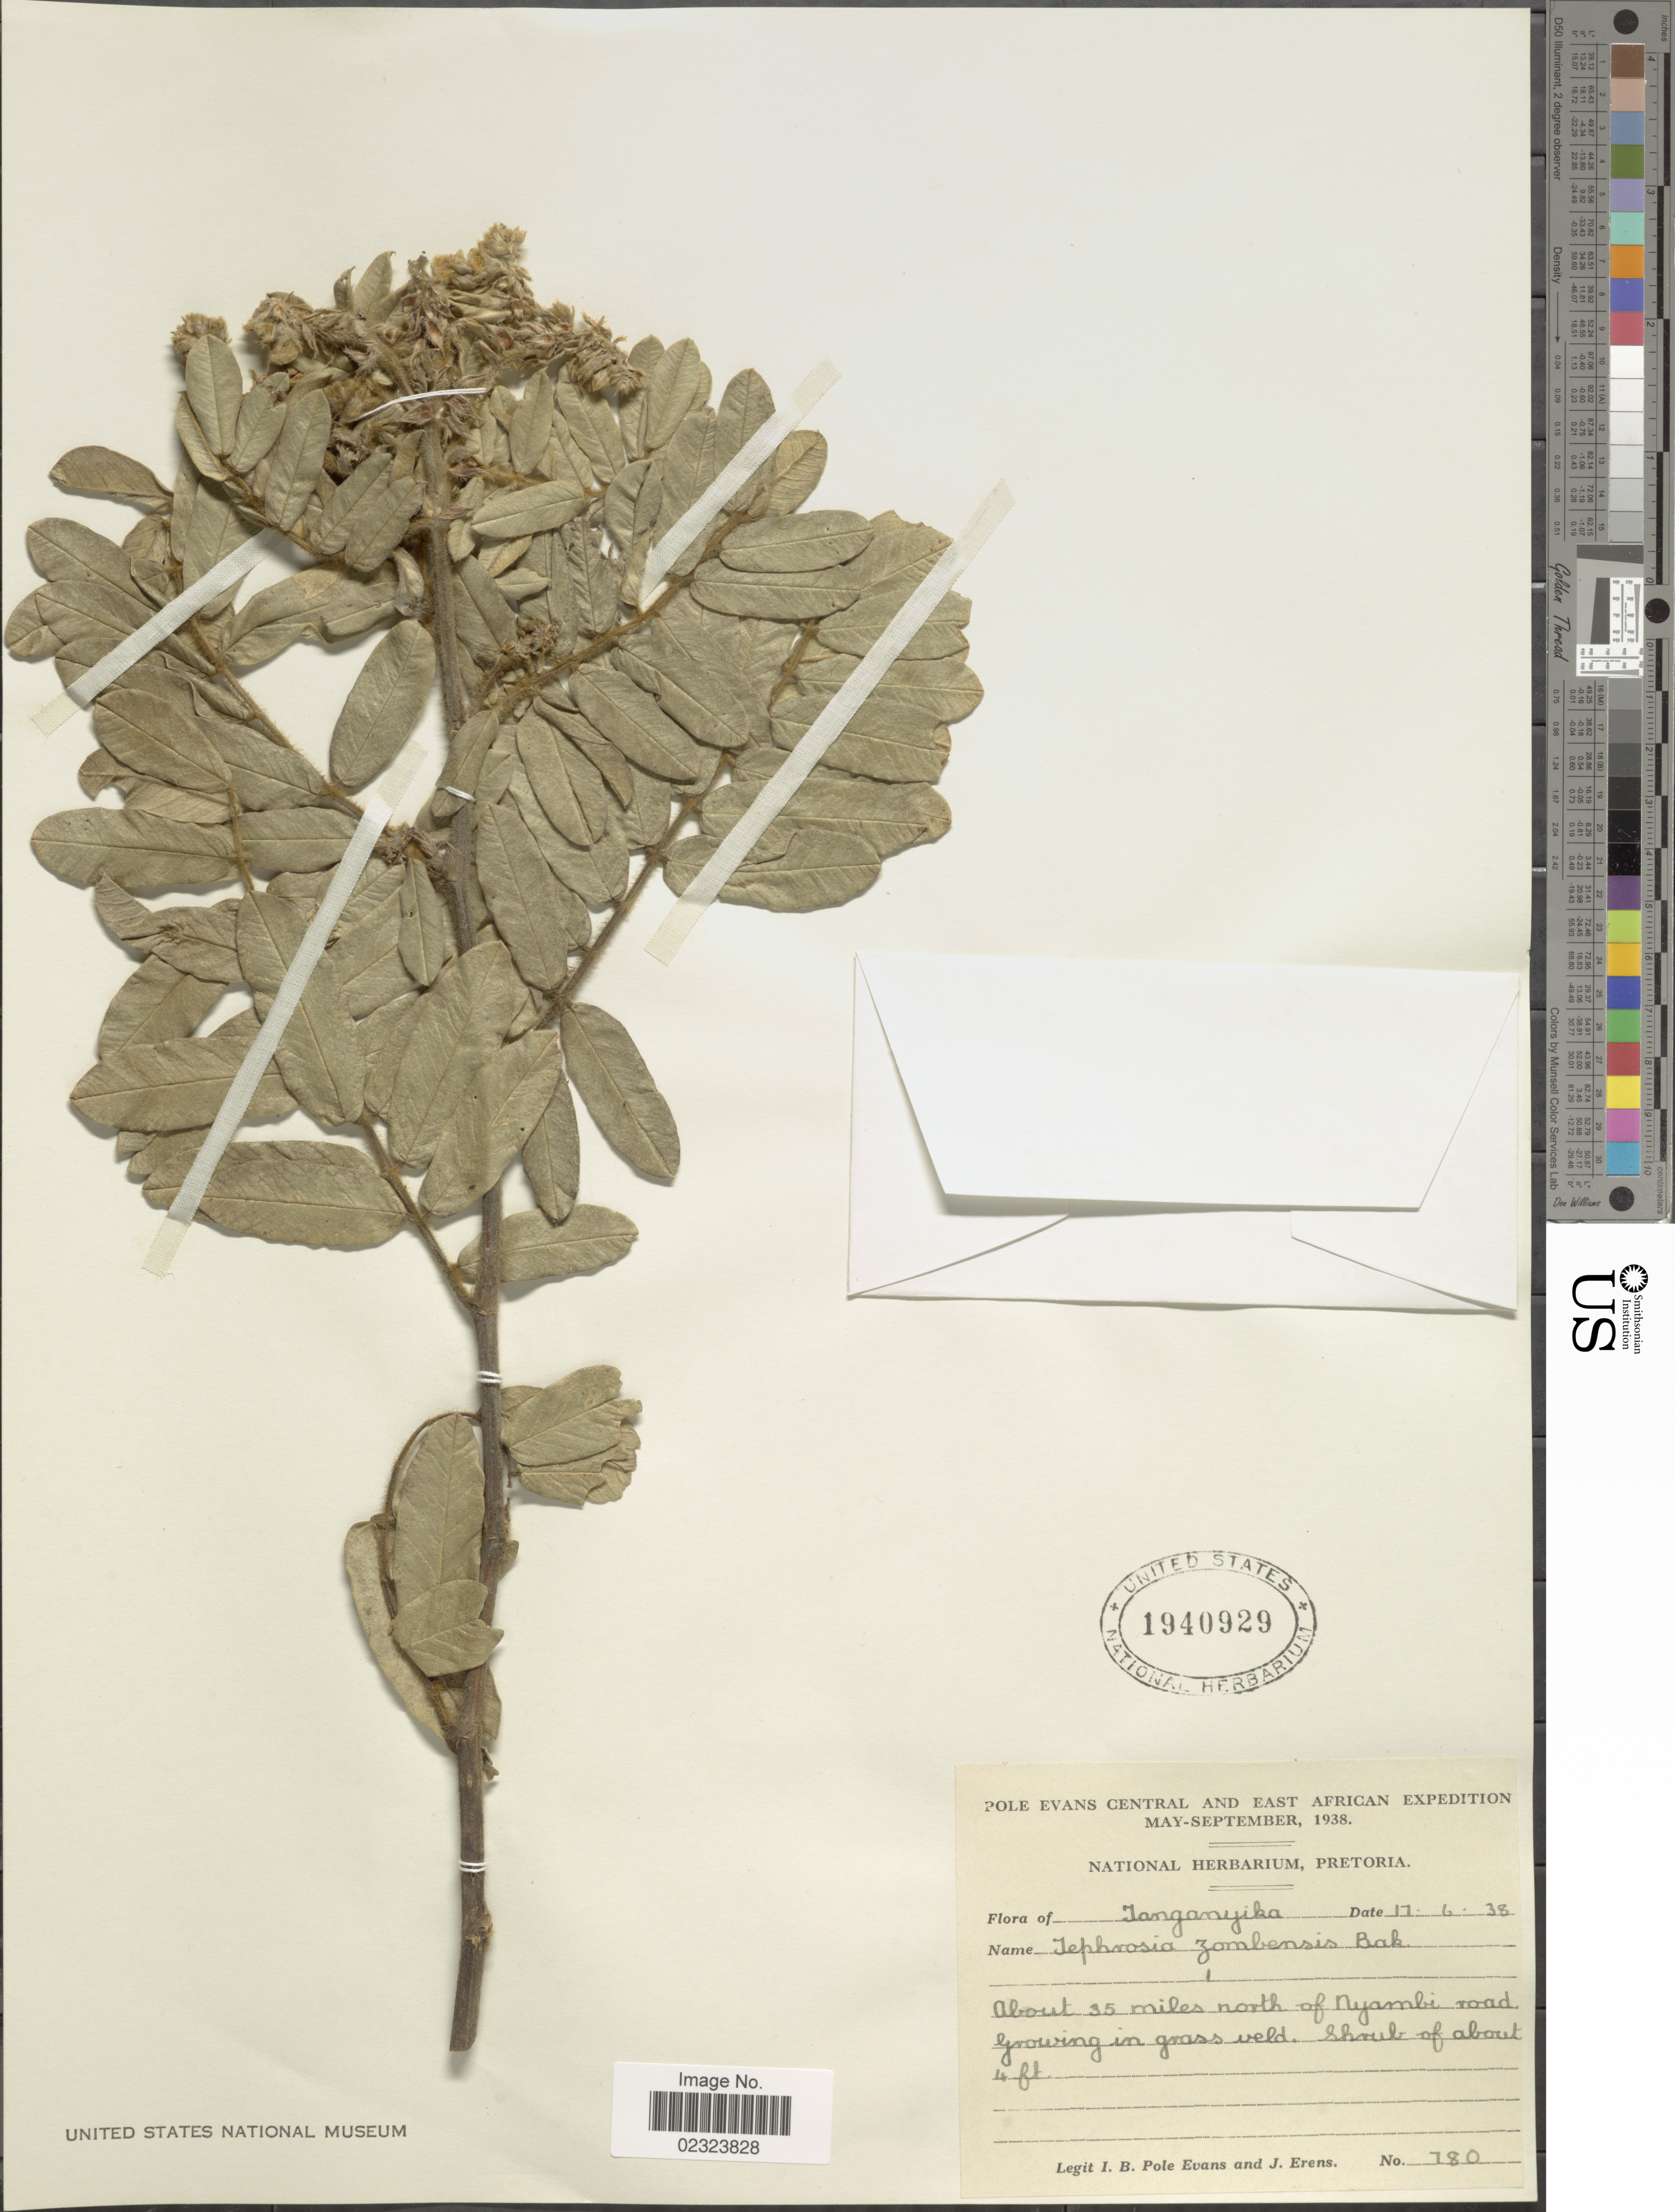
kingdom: Plantae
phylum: Tracheophyta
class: Magnoliopsida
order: Fabales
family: Fabaceae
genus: Tephrosia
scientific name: Tephrosia zombensis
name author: Baker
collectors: I. B. Pole-Evans & J. Erens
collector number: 780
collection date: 1938-06-17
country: Tanzania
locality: Central and east african. Tanganyika. About 35 miles north of Nyambi road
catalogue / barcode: US 1940929